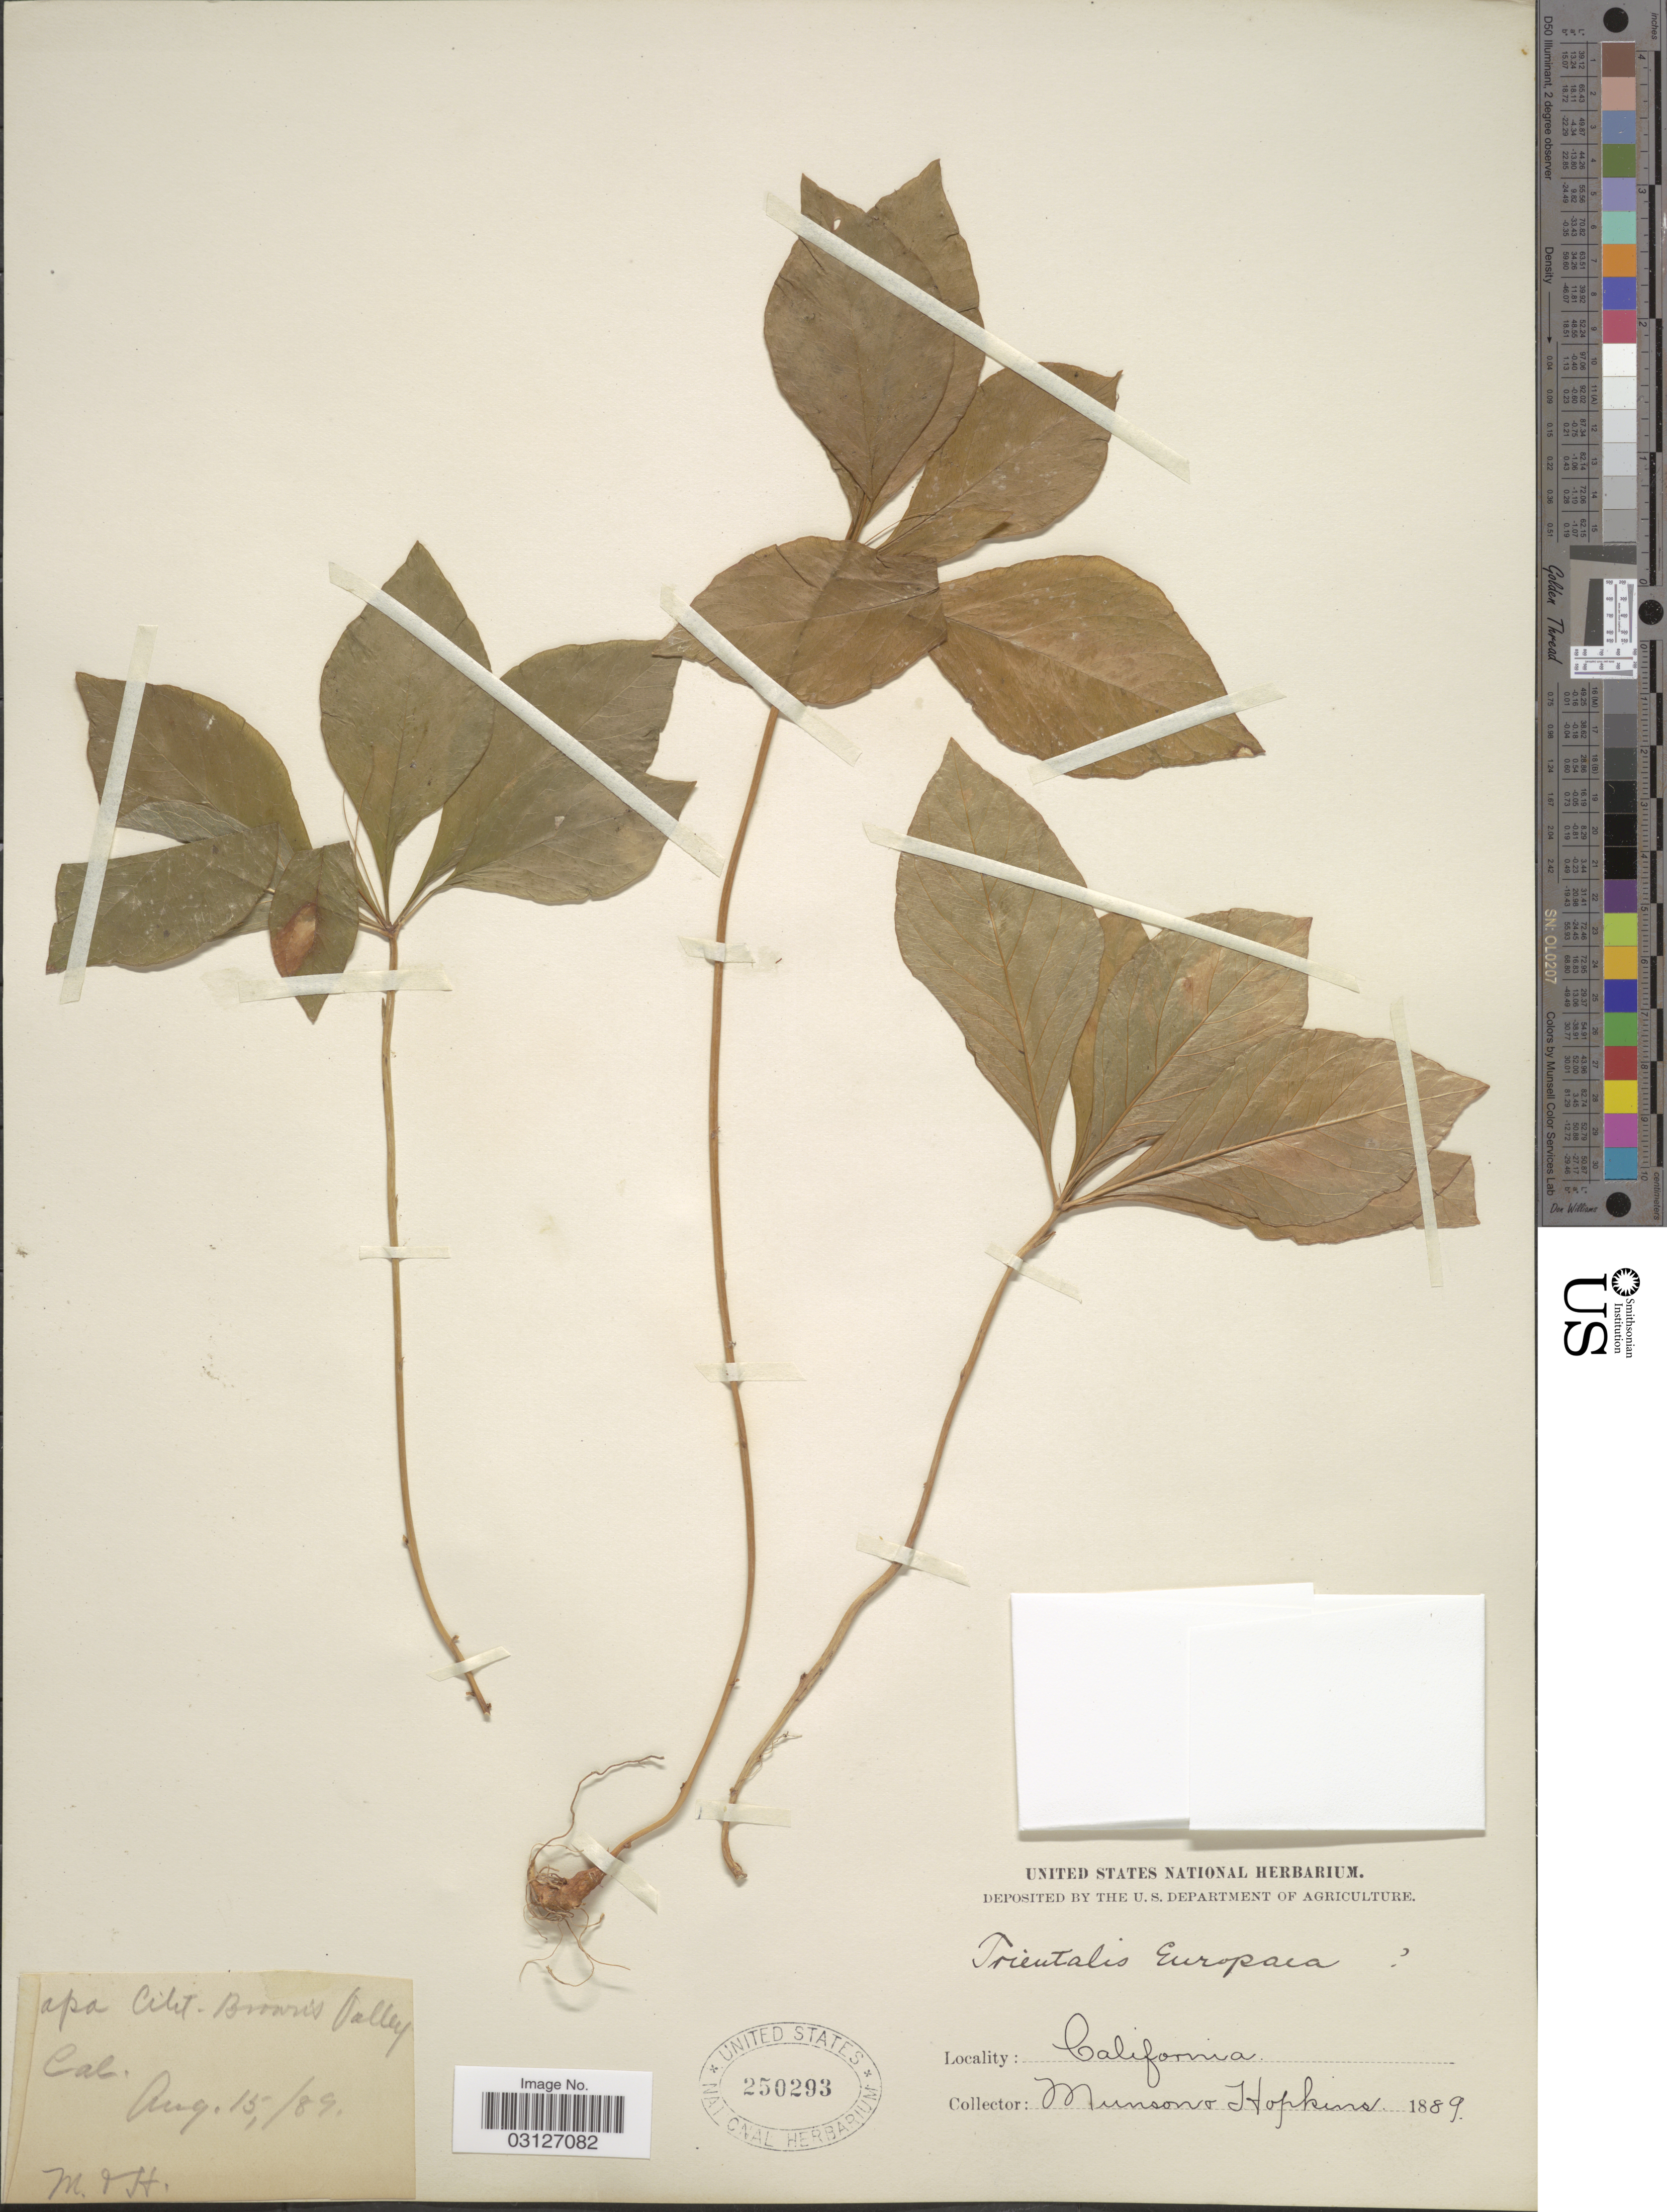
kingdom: Plantae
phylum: Tracheophyta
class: Magnoliopsida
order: Ericales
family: Primulaceae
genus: Trientalis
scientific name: Trientalis latifolia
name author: Hook.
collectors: -. Munson & -. Hopkins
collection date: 1889-08-15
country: United States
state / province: California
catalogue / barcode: US 250293